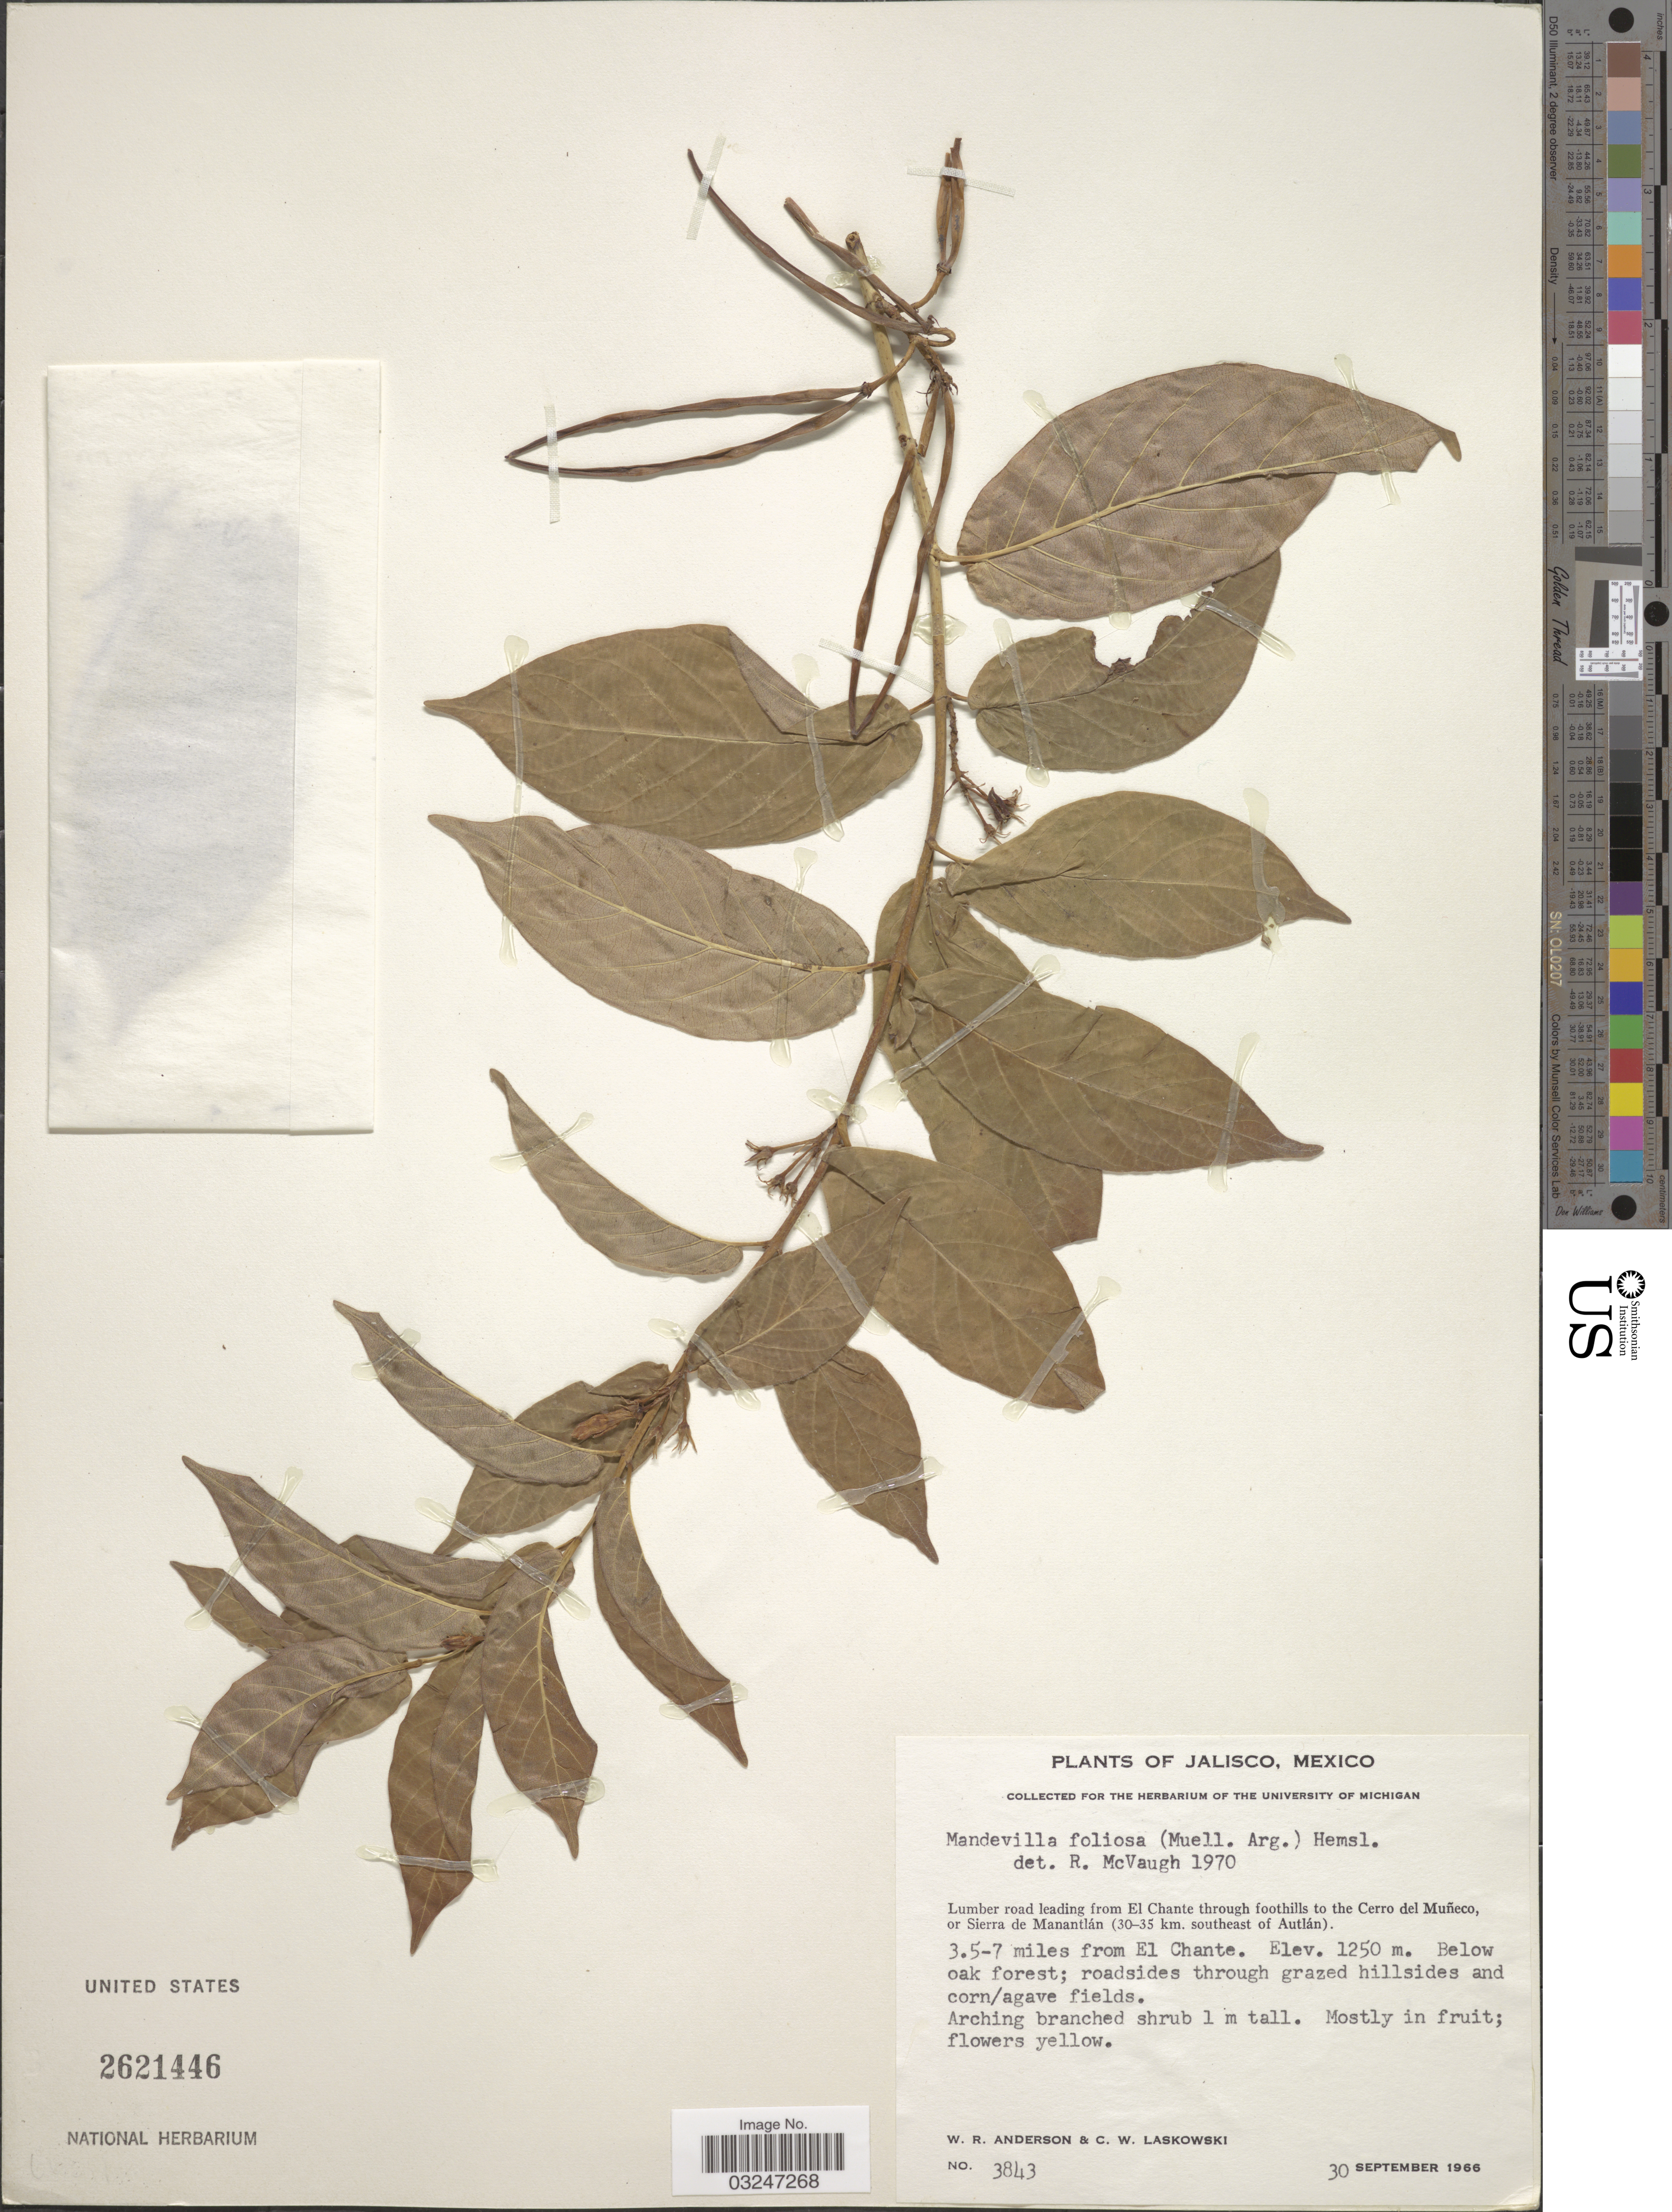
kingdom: Plantae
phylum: Tracheophyta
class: Magnoliopsida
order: Gentianales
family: Apocynaceae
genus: Mandevilla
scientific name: Mandevilla foliosa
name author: (Müll. Arg.) Hemsl.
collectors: W. Anderson & C. Laskowski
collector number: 3843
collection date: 1966-09-30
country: Mexico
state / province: Jalisco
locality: Lumber road leading from El Chante through foothills to the Cerro del Muñeco, or Sierra de Manantlán (30-35 km. southeast of Autlán). 3.5-7 miles from El Chante.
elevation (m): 1250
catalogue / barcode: US 2621446